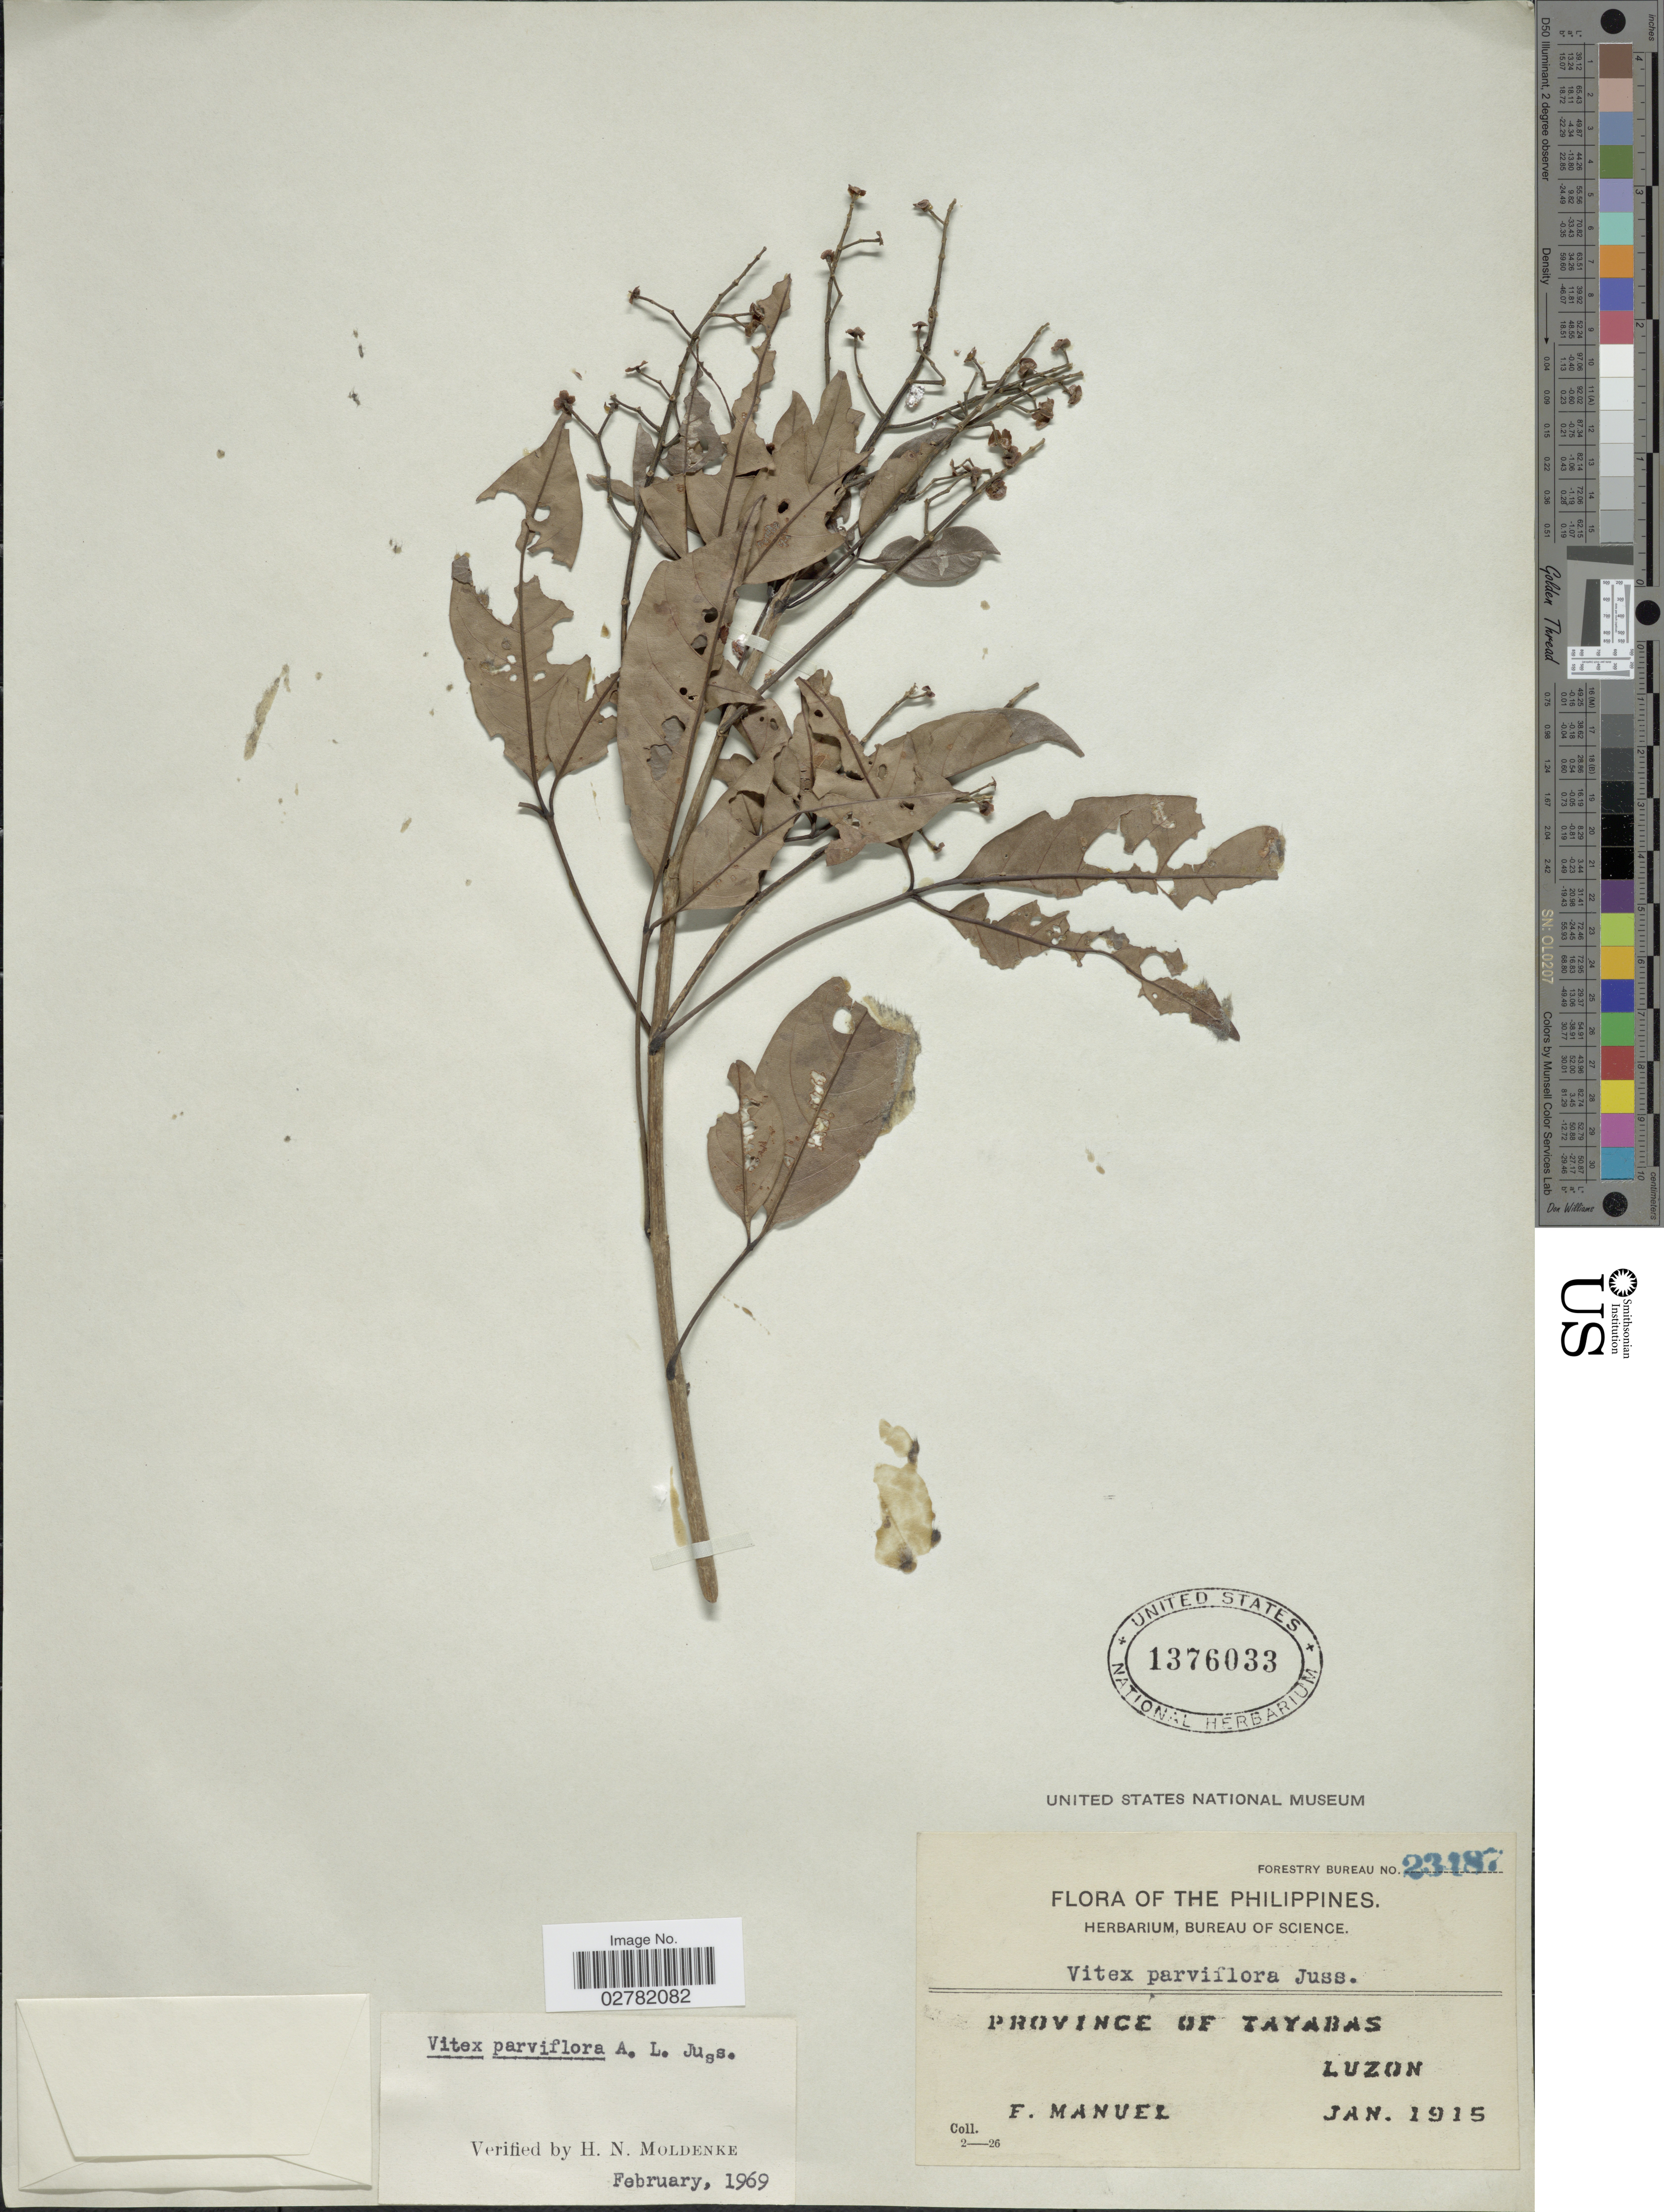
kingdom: Plantae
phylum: Tracheophyta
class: Magnoliopsida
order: Lamiales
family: Lamiaceae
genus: Vitex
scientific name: Vitex parviflora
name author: Juss.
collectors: F. Manuel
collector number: Forestry Bureau 23187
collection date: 1915-01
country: Philippines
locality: Province of Tayabas, Luzon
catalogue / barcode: US 1376033